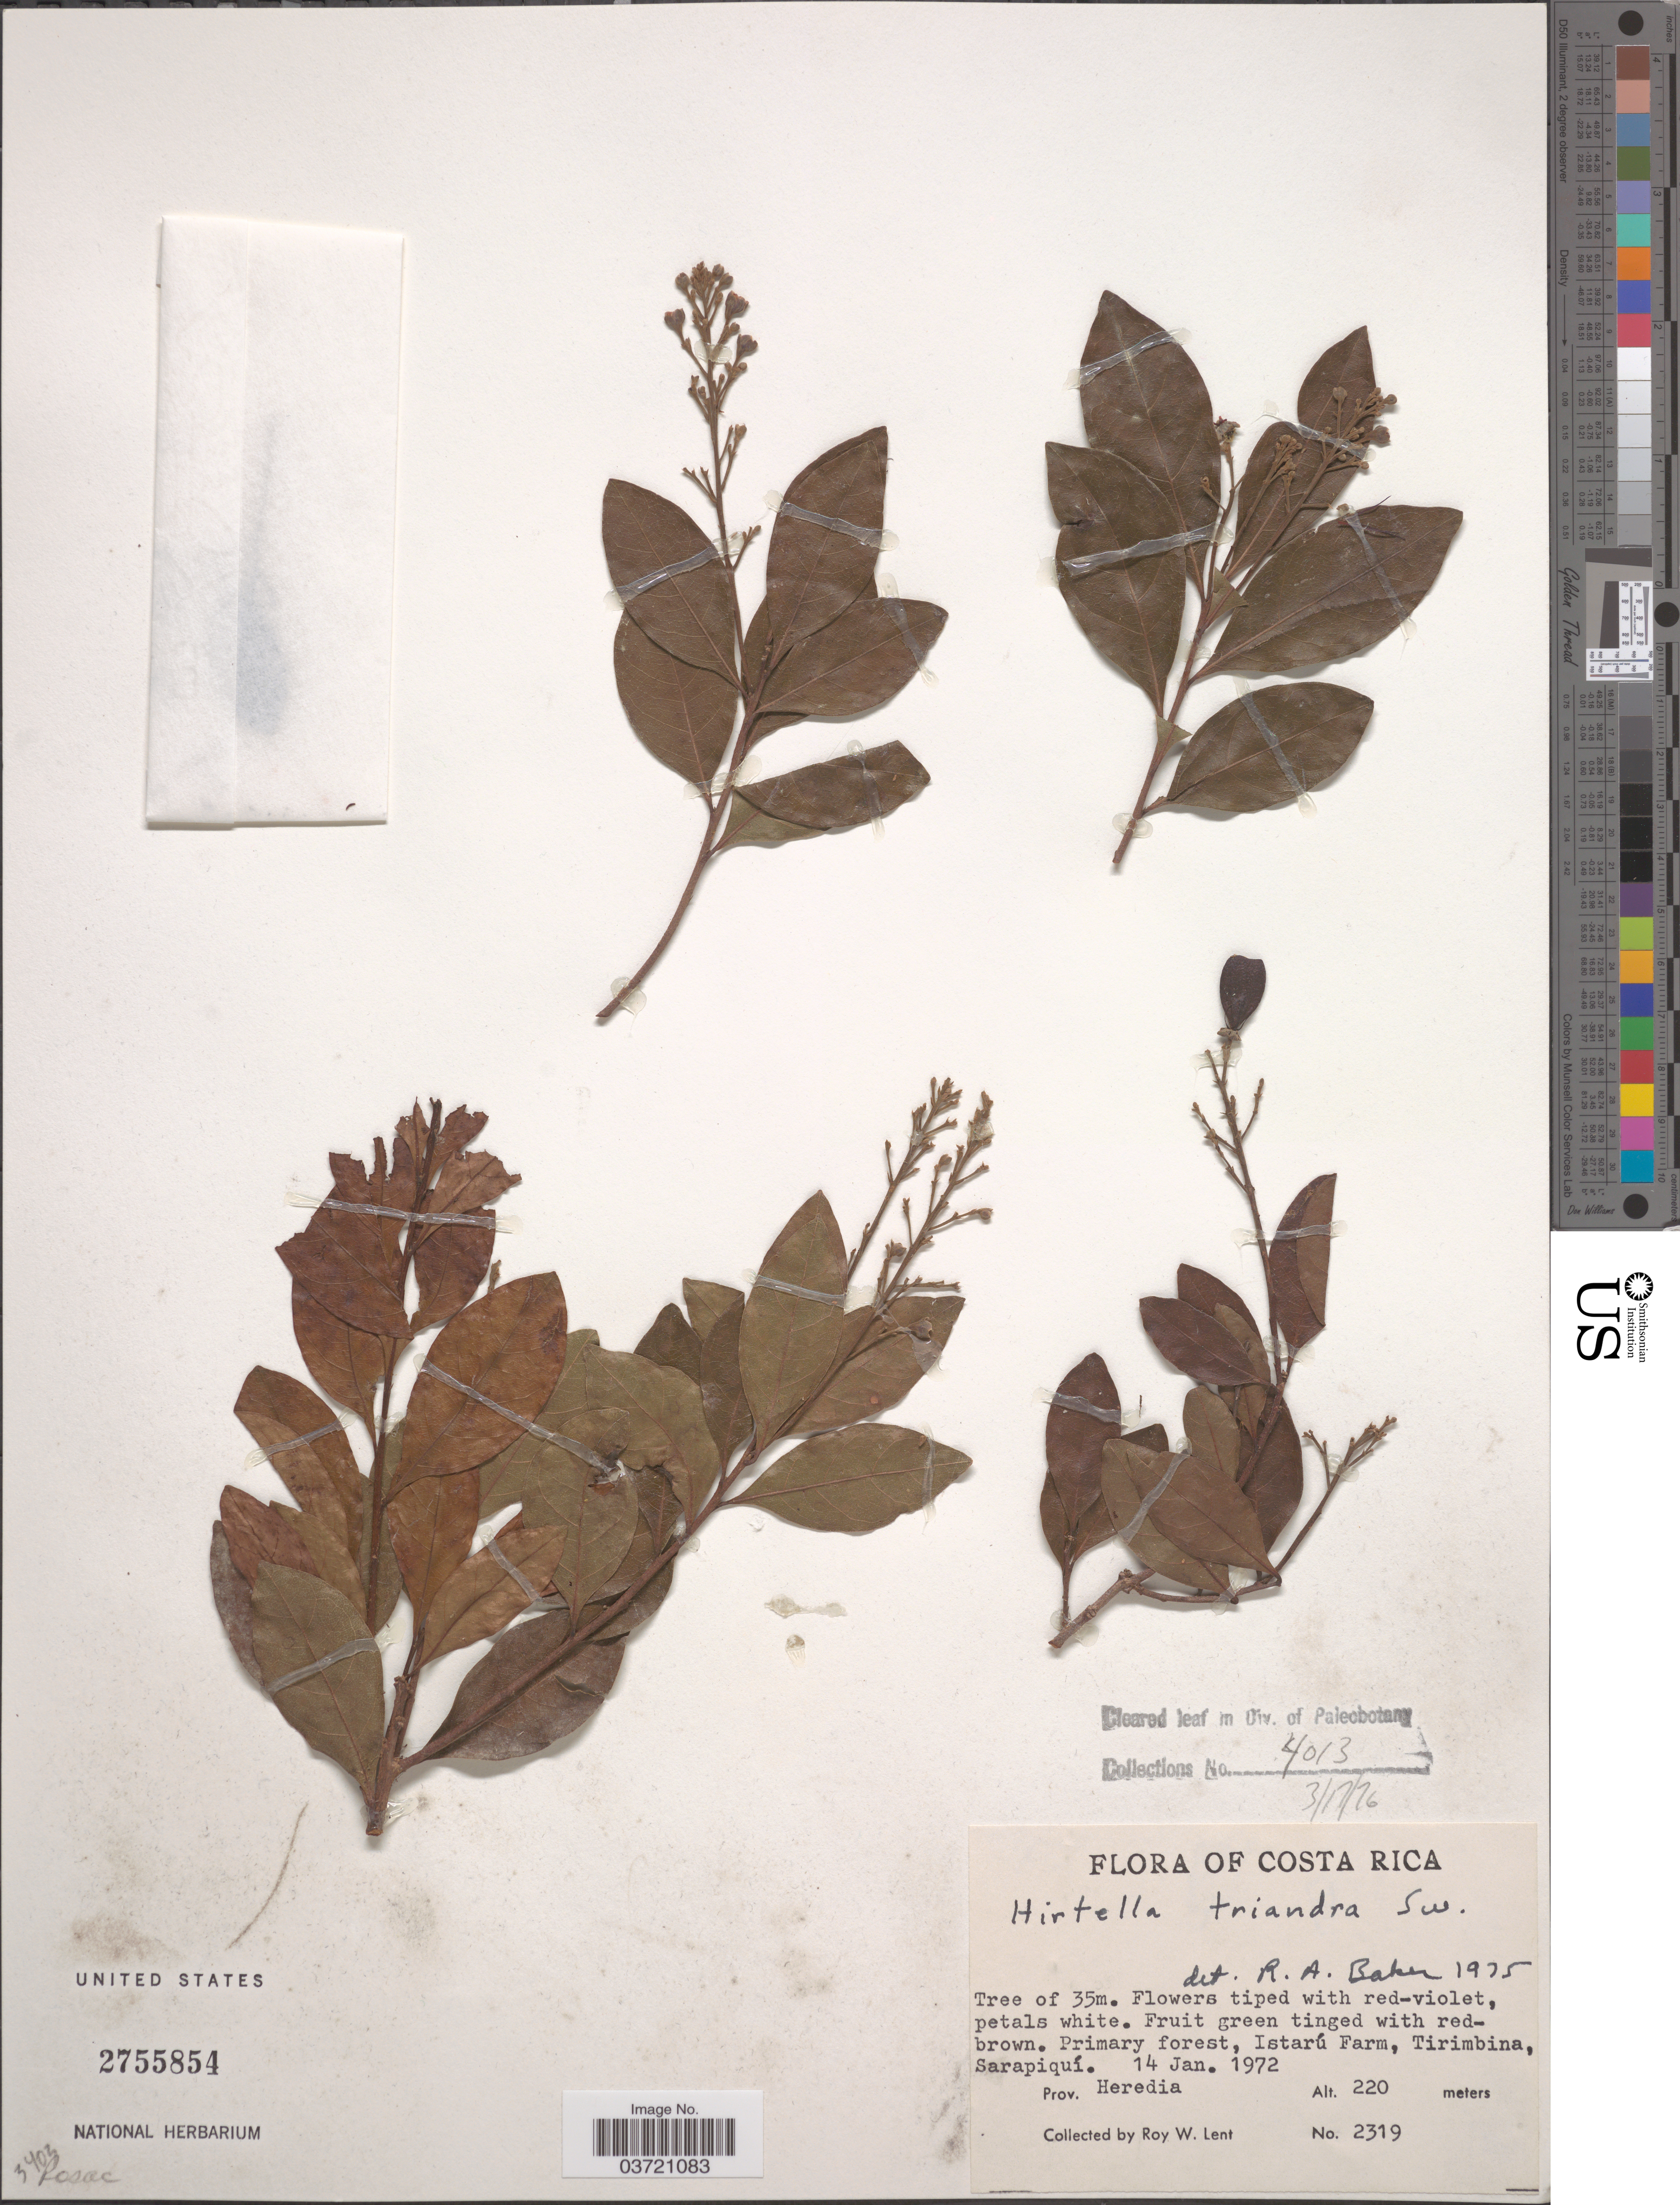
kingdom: Plantae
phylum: Tracheophyta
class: Magnoliopsida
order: Malpighiales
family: Chrysobalanaceae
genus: Hirtella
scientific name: Hirtella triandra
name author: Sw.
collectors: R. W. Lent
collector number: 2319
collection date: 1972-01-14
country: Costa Rica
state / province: Heredia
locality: Primary forest, Istarú Farm, Tirimbina, Sarapiquí.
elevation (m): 220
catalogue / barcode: US 2755854